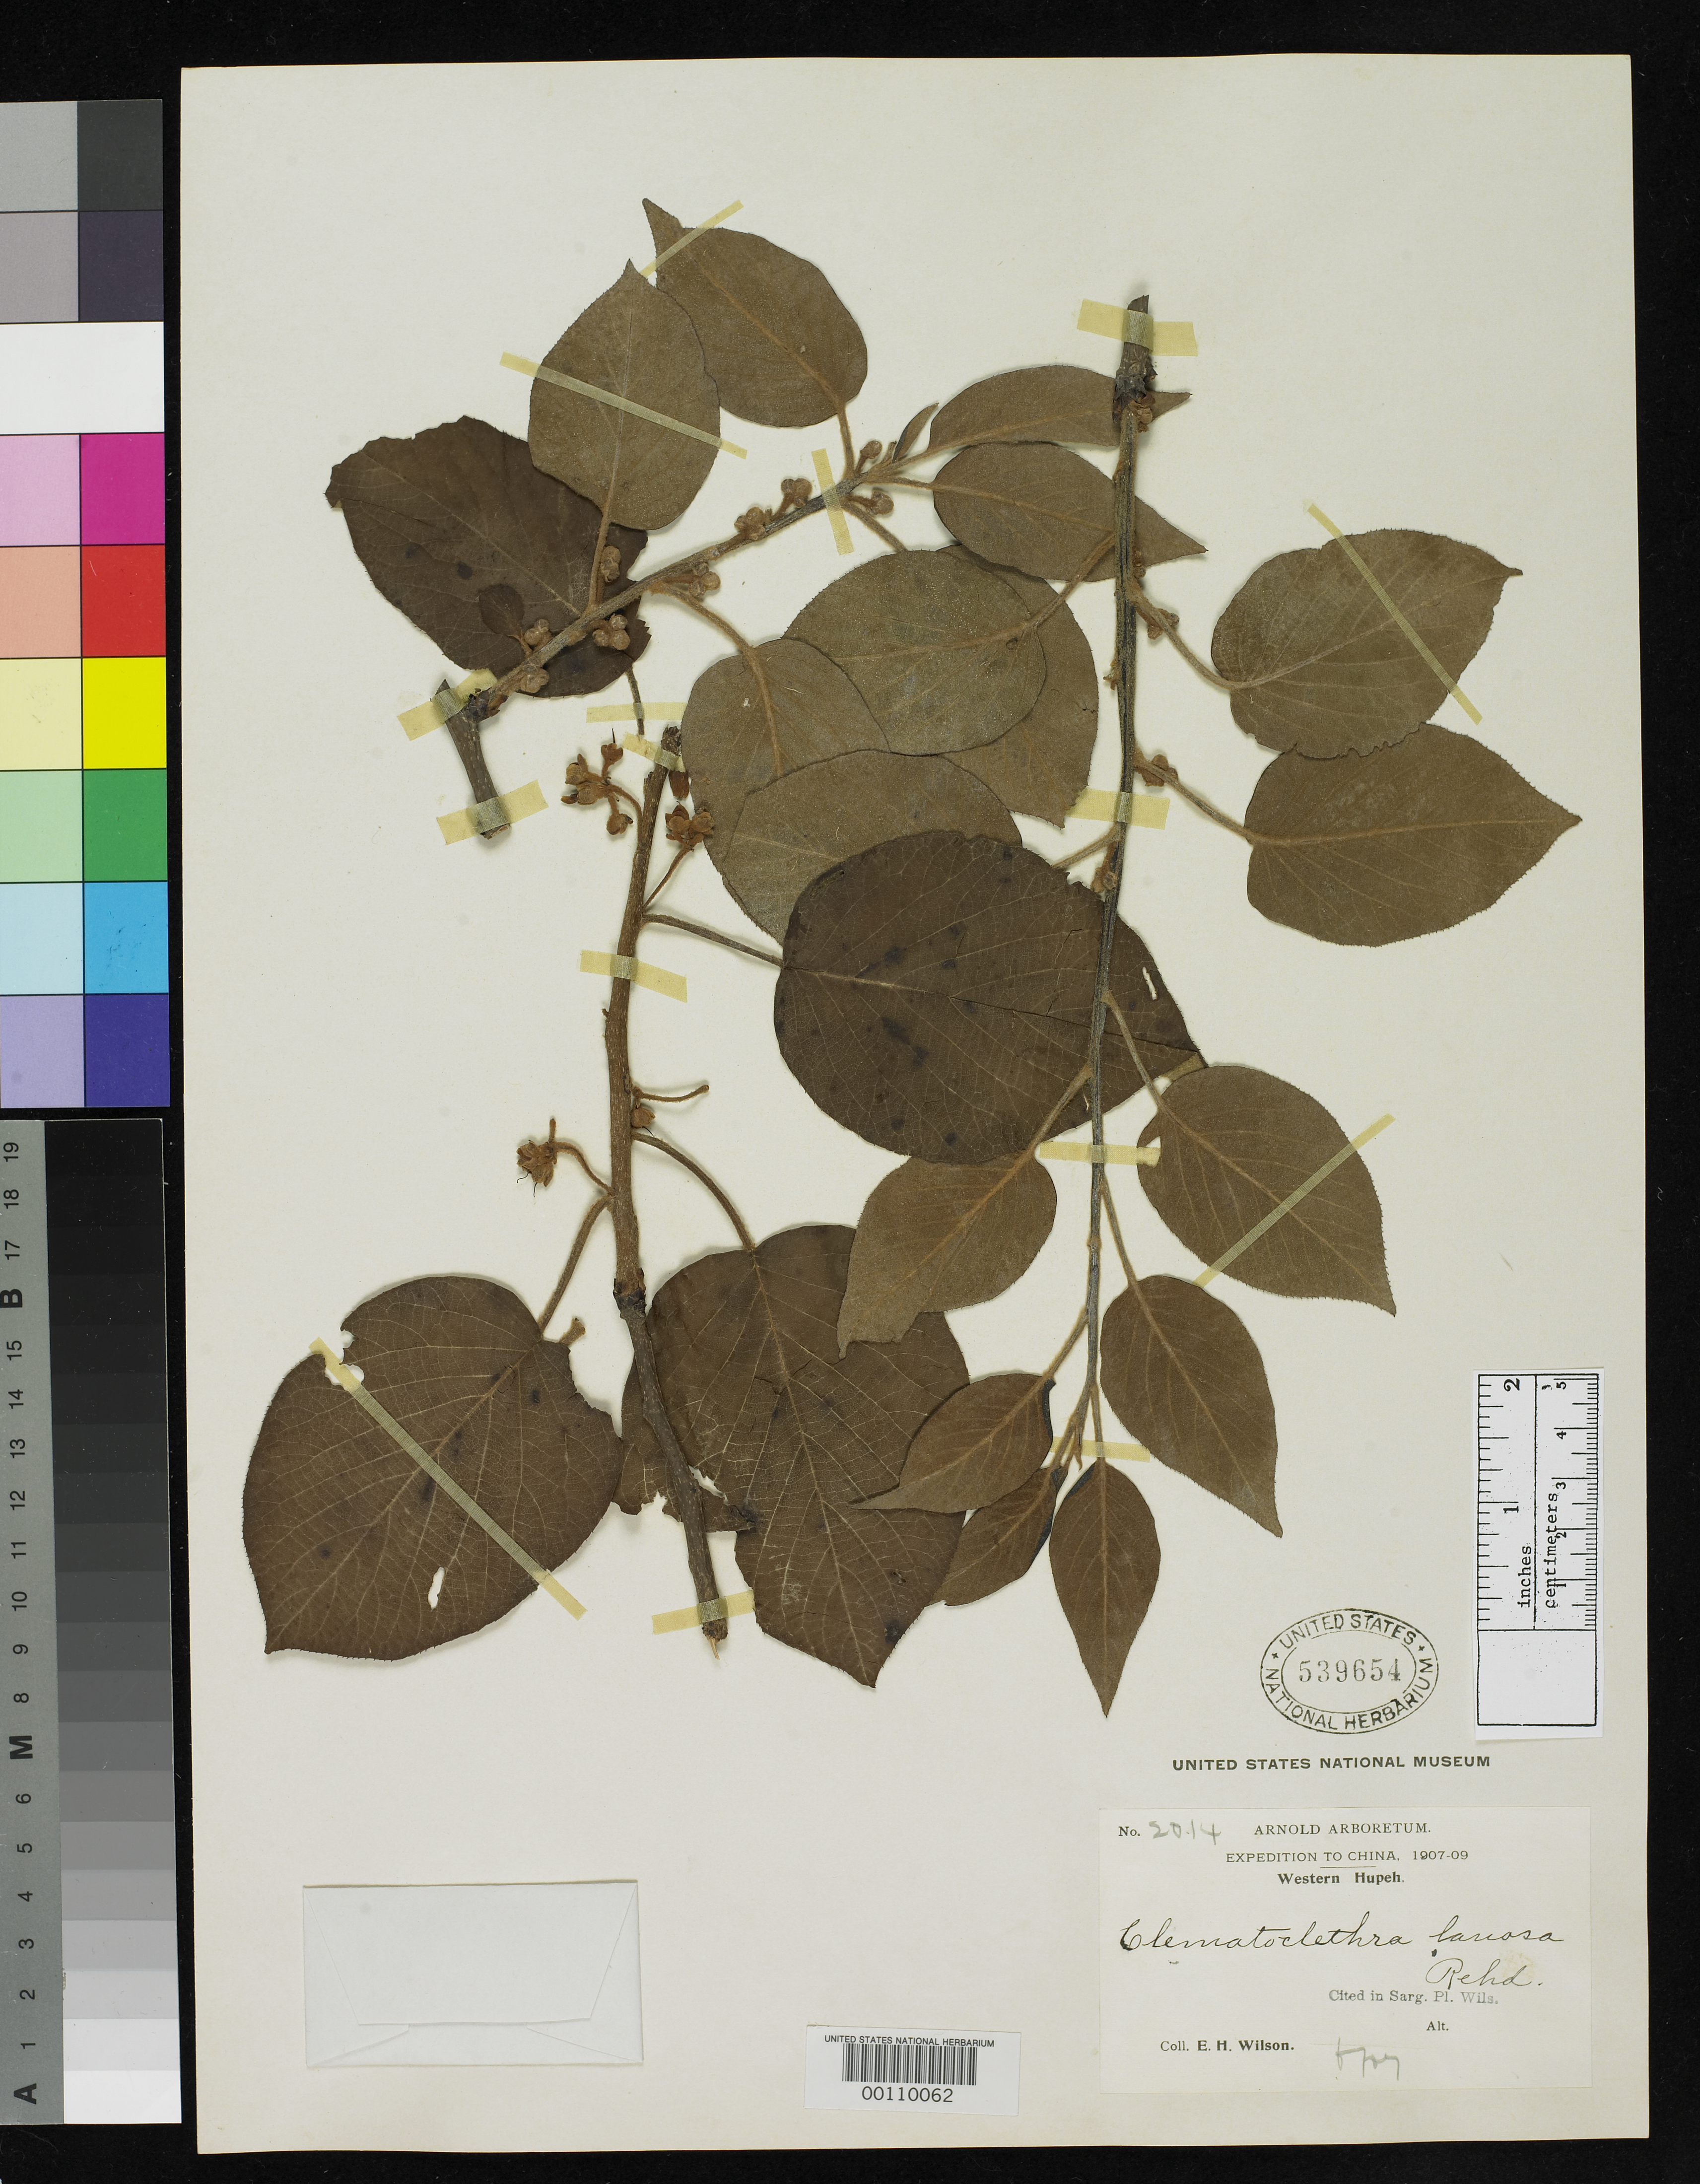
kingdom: Plantae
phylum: Tracheophyta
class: Magnoliopsida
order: Ericales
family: Actinidiaceae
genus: Clematoclethra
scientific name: Clematoclethra lanosa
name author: Rehder in Sarg.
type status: Isotype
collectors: E. H. Wilson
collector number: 2014 p.p.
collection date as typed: Jun 1907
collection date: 1907-06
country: China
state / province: Hubei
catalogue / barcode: US 539654